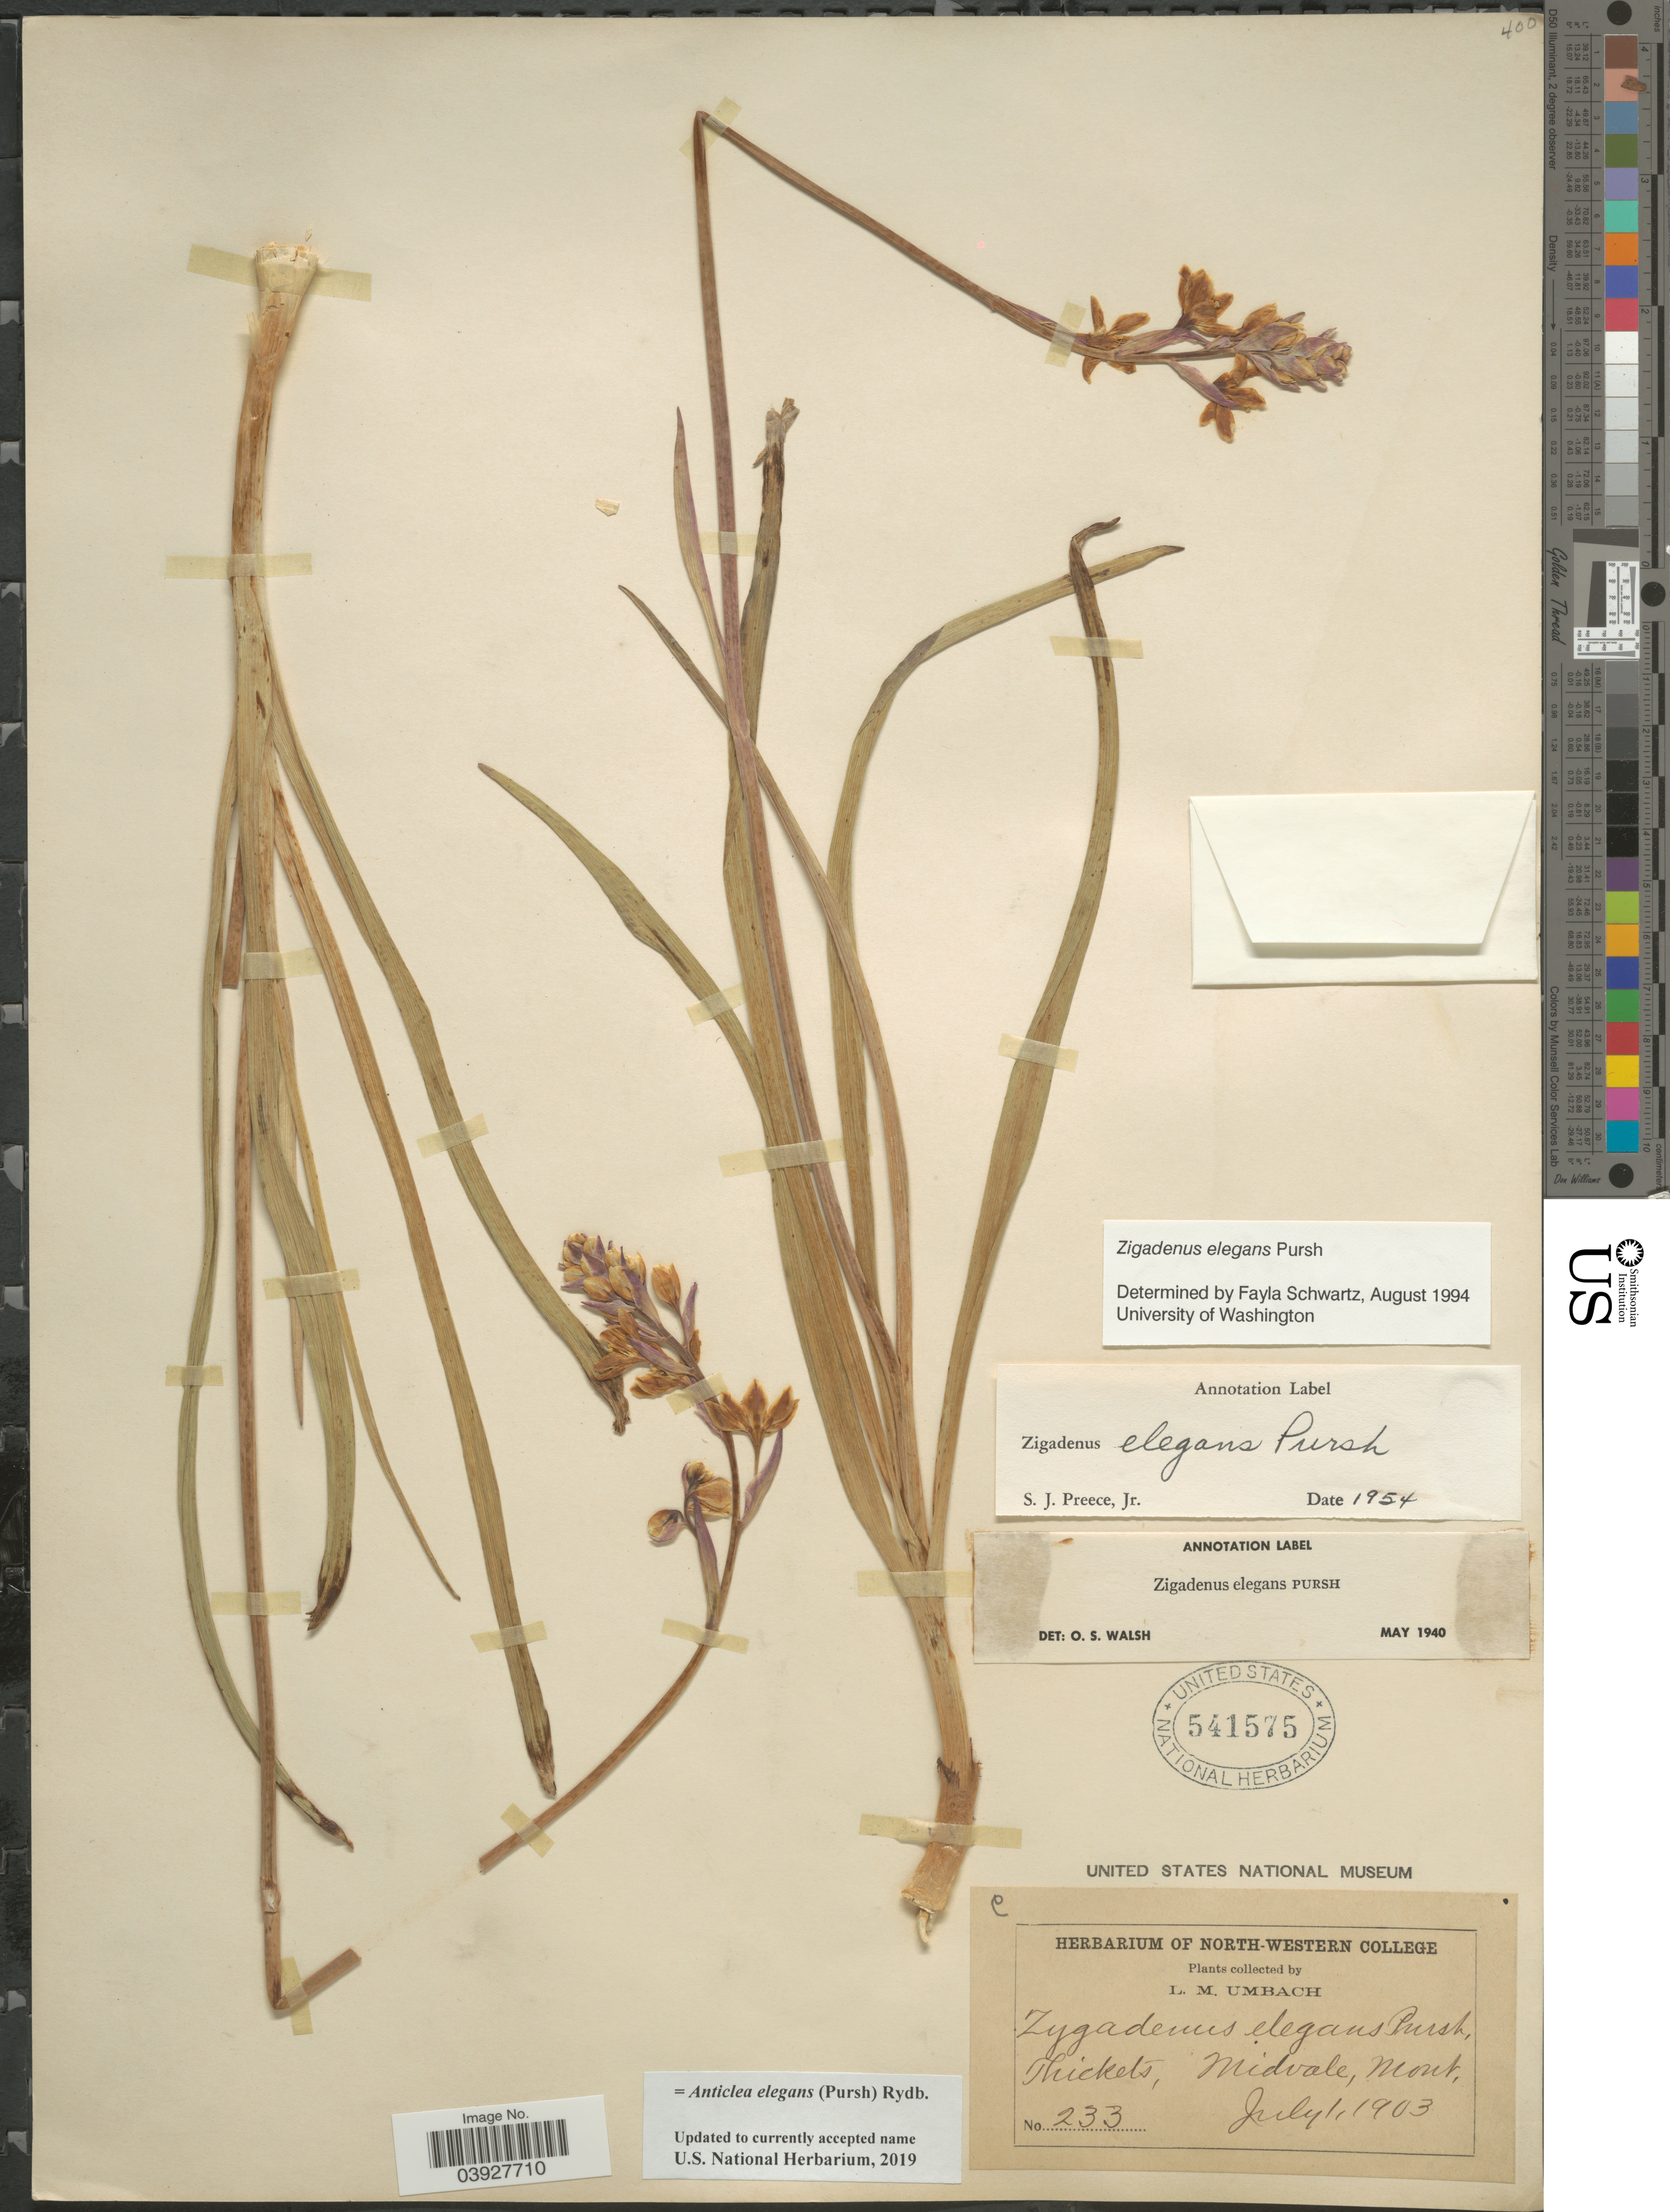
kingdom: Plantae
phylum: Tracheophyta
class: Liliopsida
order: Liliales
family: Melanthiaceae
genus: Anticlea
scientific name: Anticlea elegans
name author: (Pursh) Rydb.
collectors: L. M. Umbach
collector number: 233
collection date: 1903-07-01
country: United States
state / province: Montana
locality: Thickets, Midvale.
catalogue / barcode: US 541575